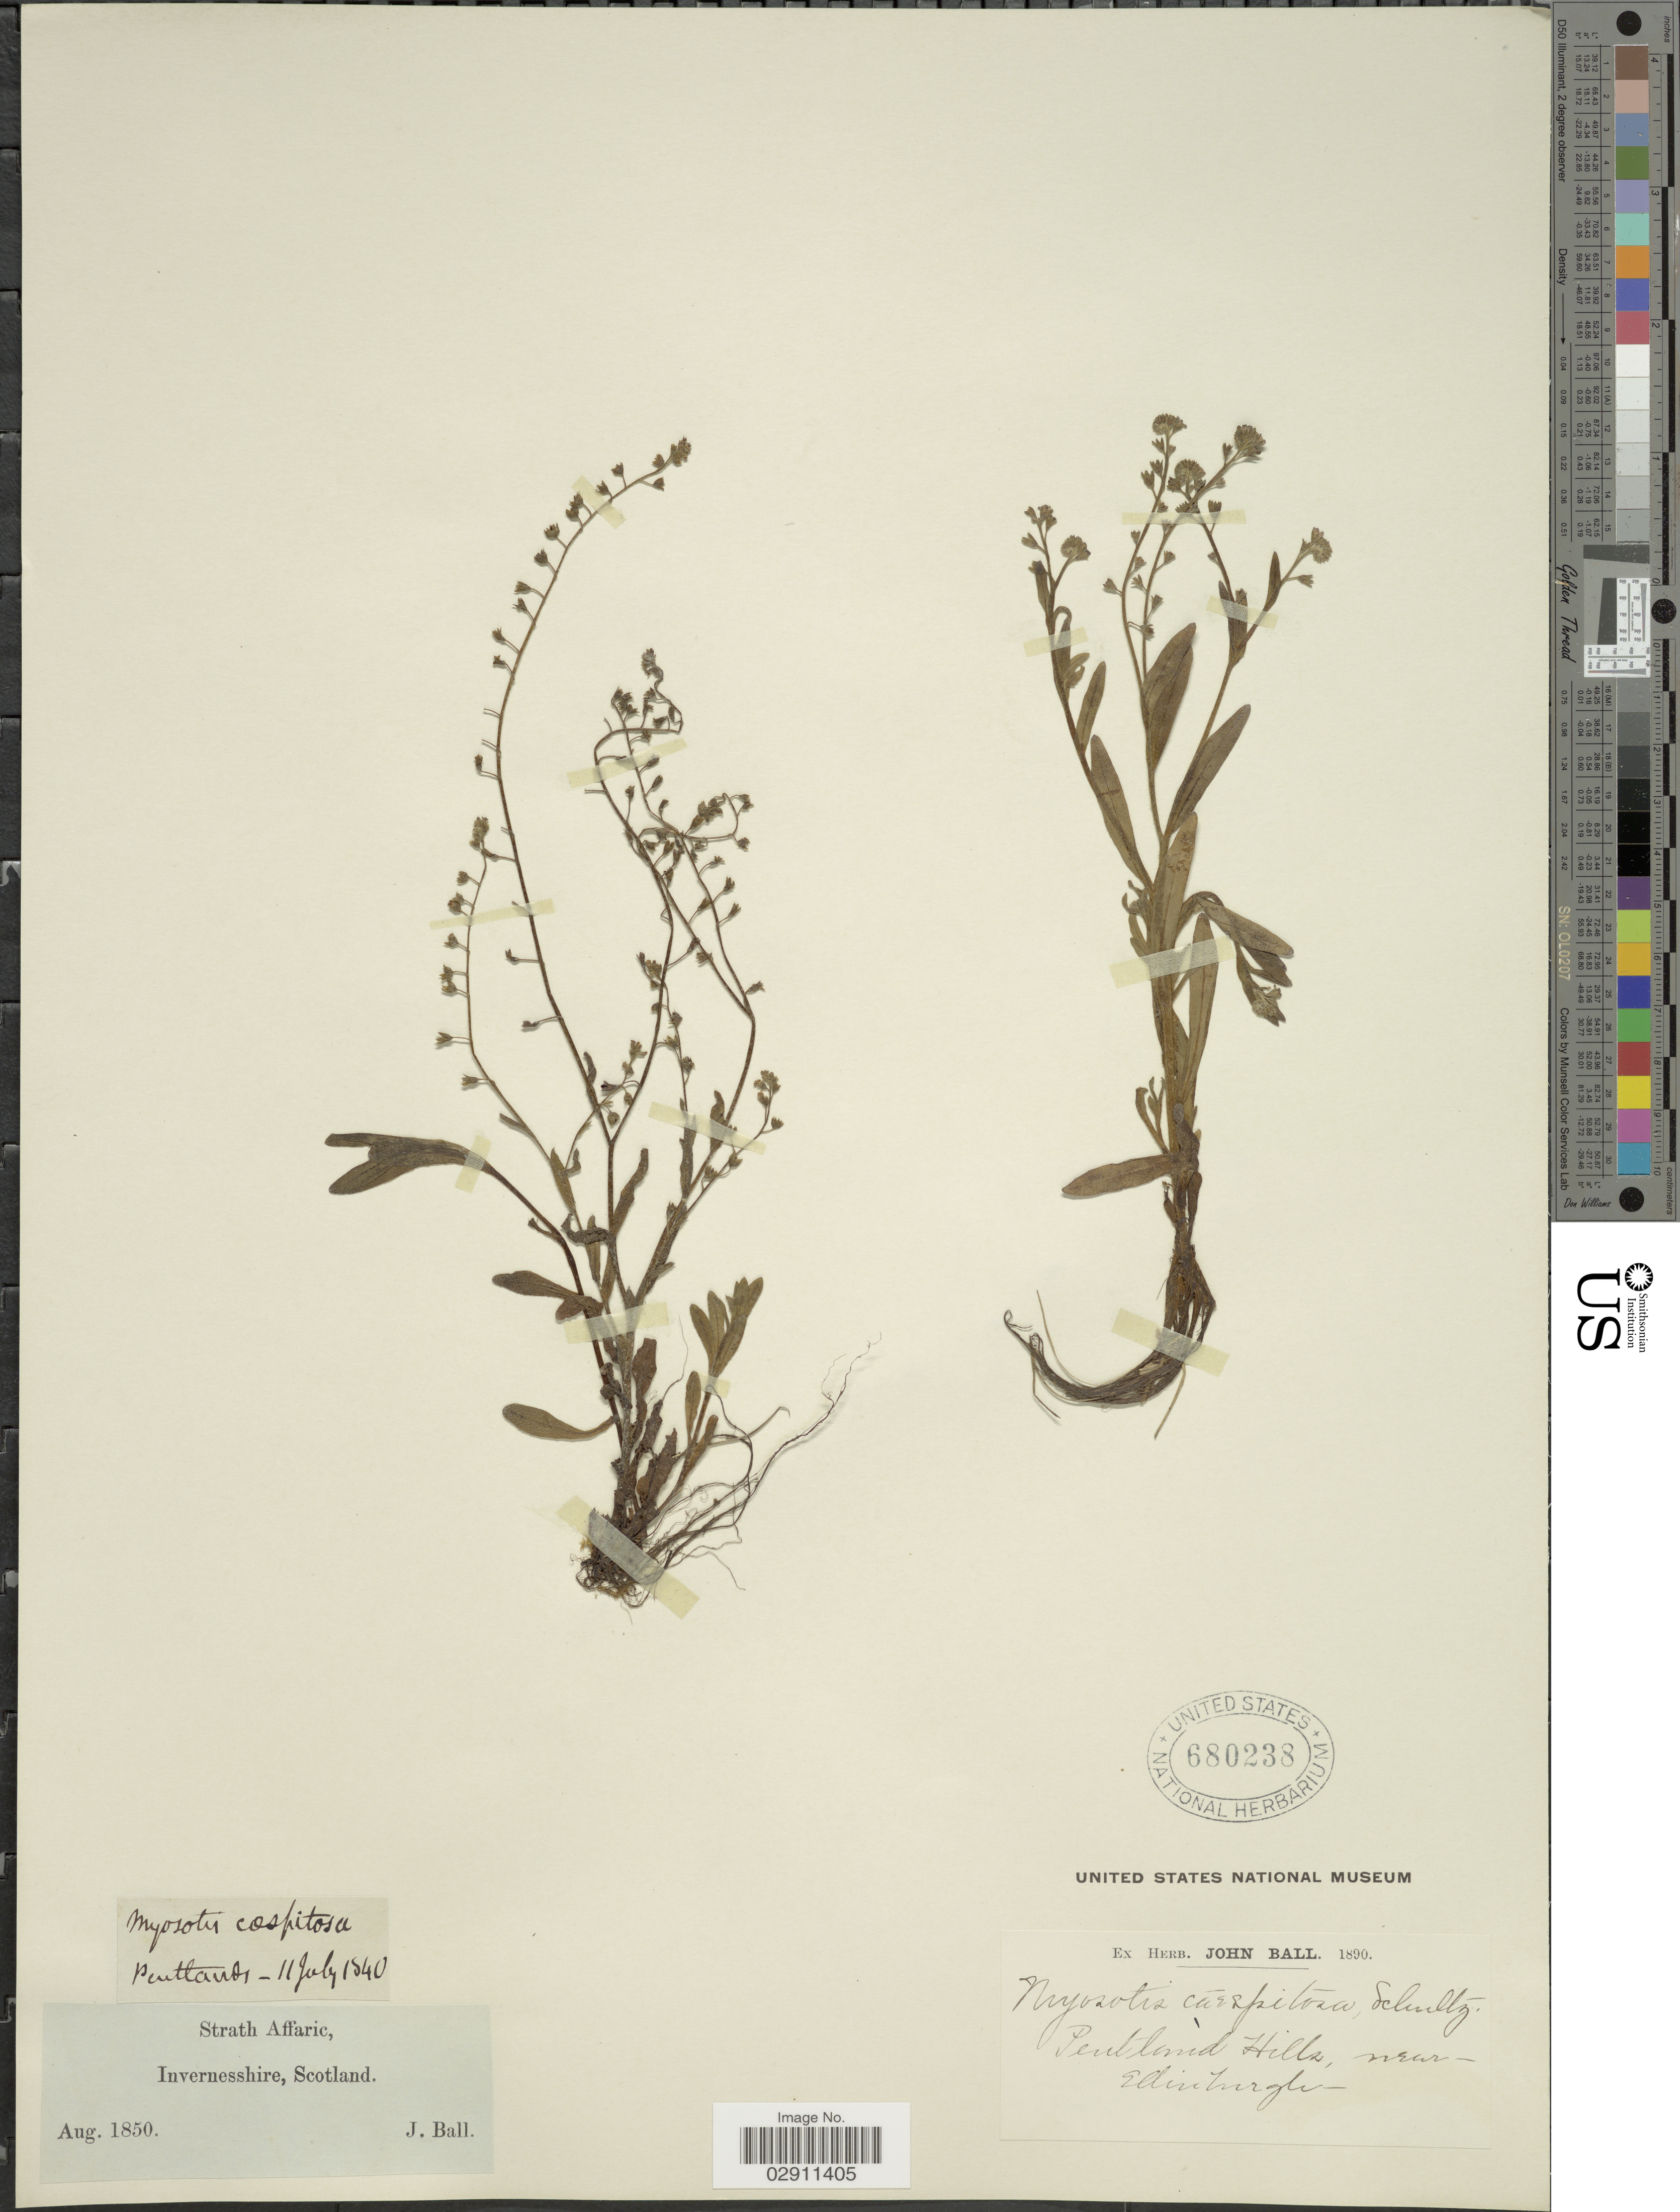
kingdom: Plantae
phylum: Tracheophyta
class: Magnoliopsida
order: Boraginales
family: Boraginaceae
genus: Myosotis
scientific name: Myosotis caespitosa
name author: Schultz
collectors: J. Ball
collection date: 1850-08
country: United Kingdom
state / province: Scotland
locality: Strath Affaric, Invernesshire. Pentland Hills near Edinburgh.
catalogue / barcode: US 680238